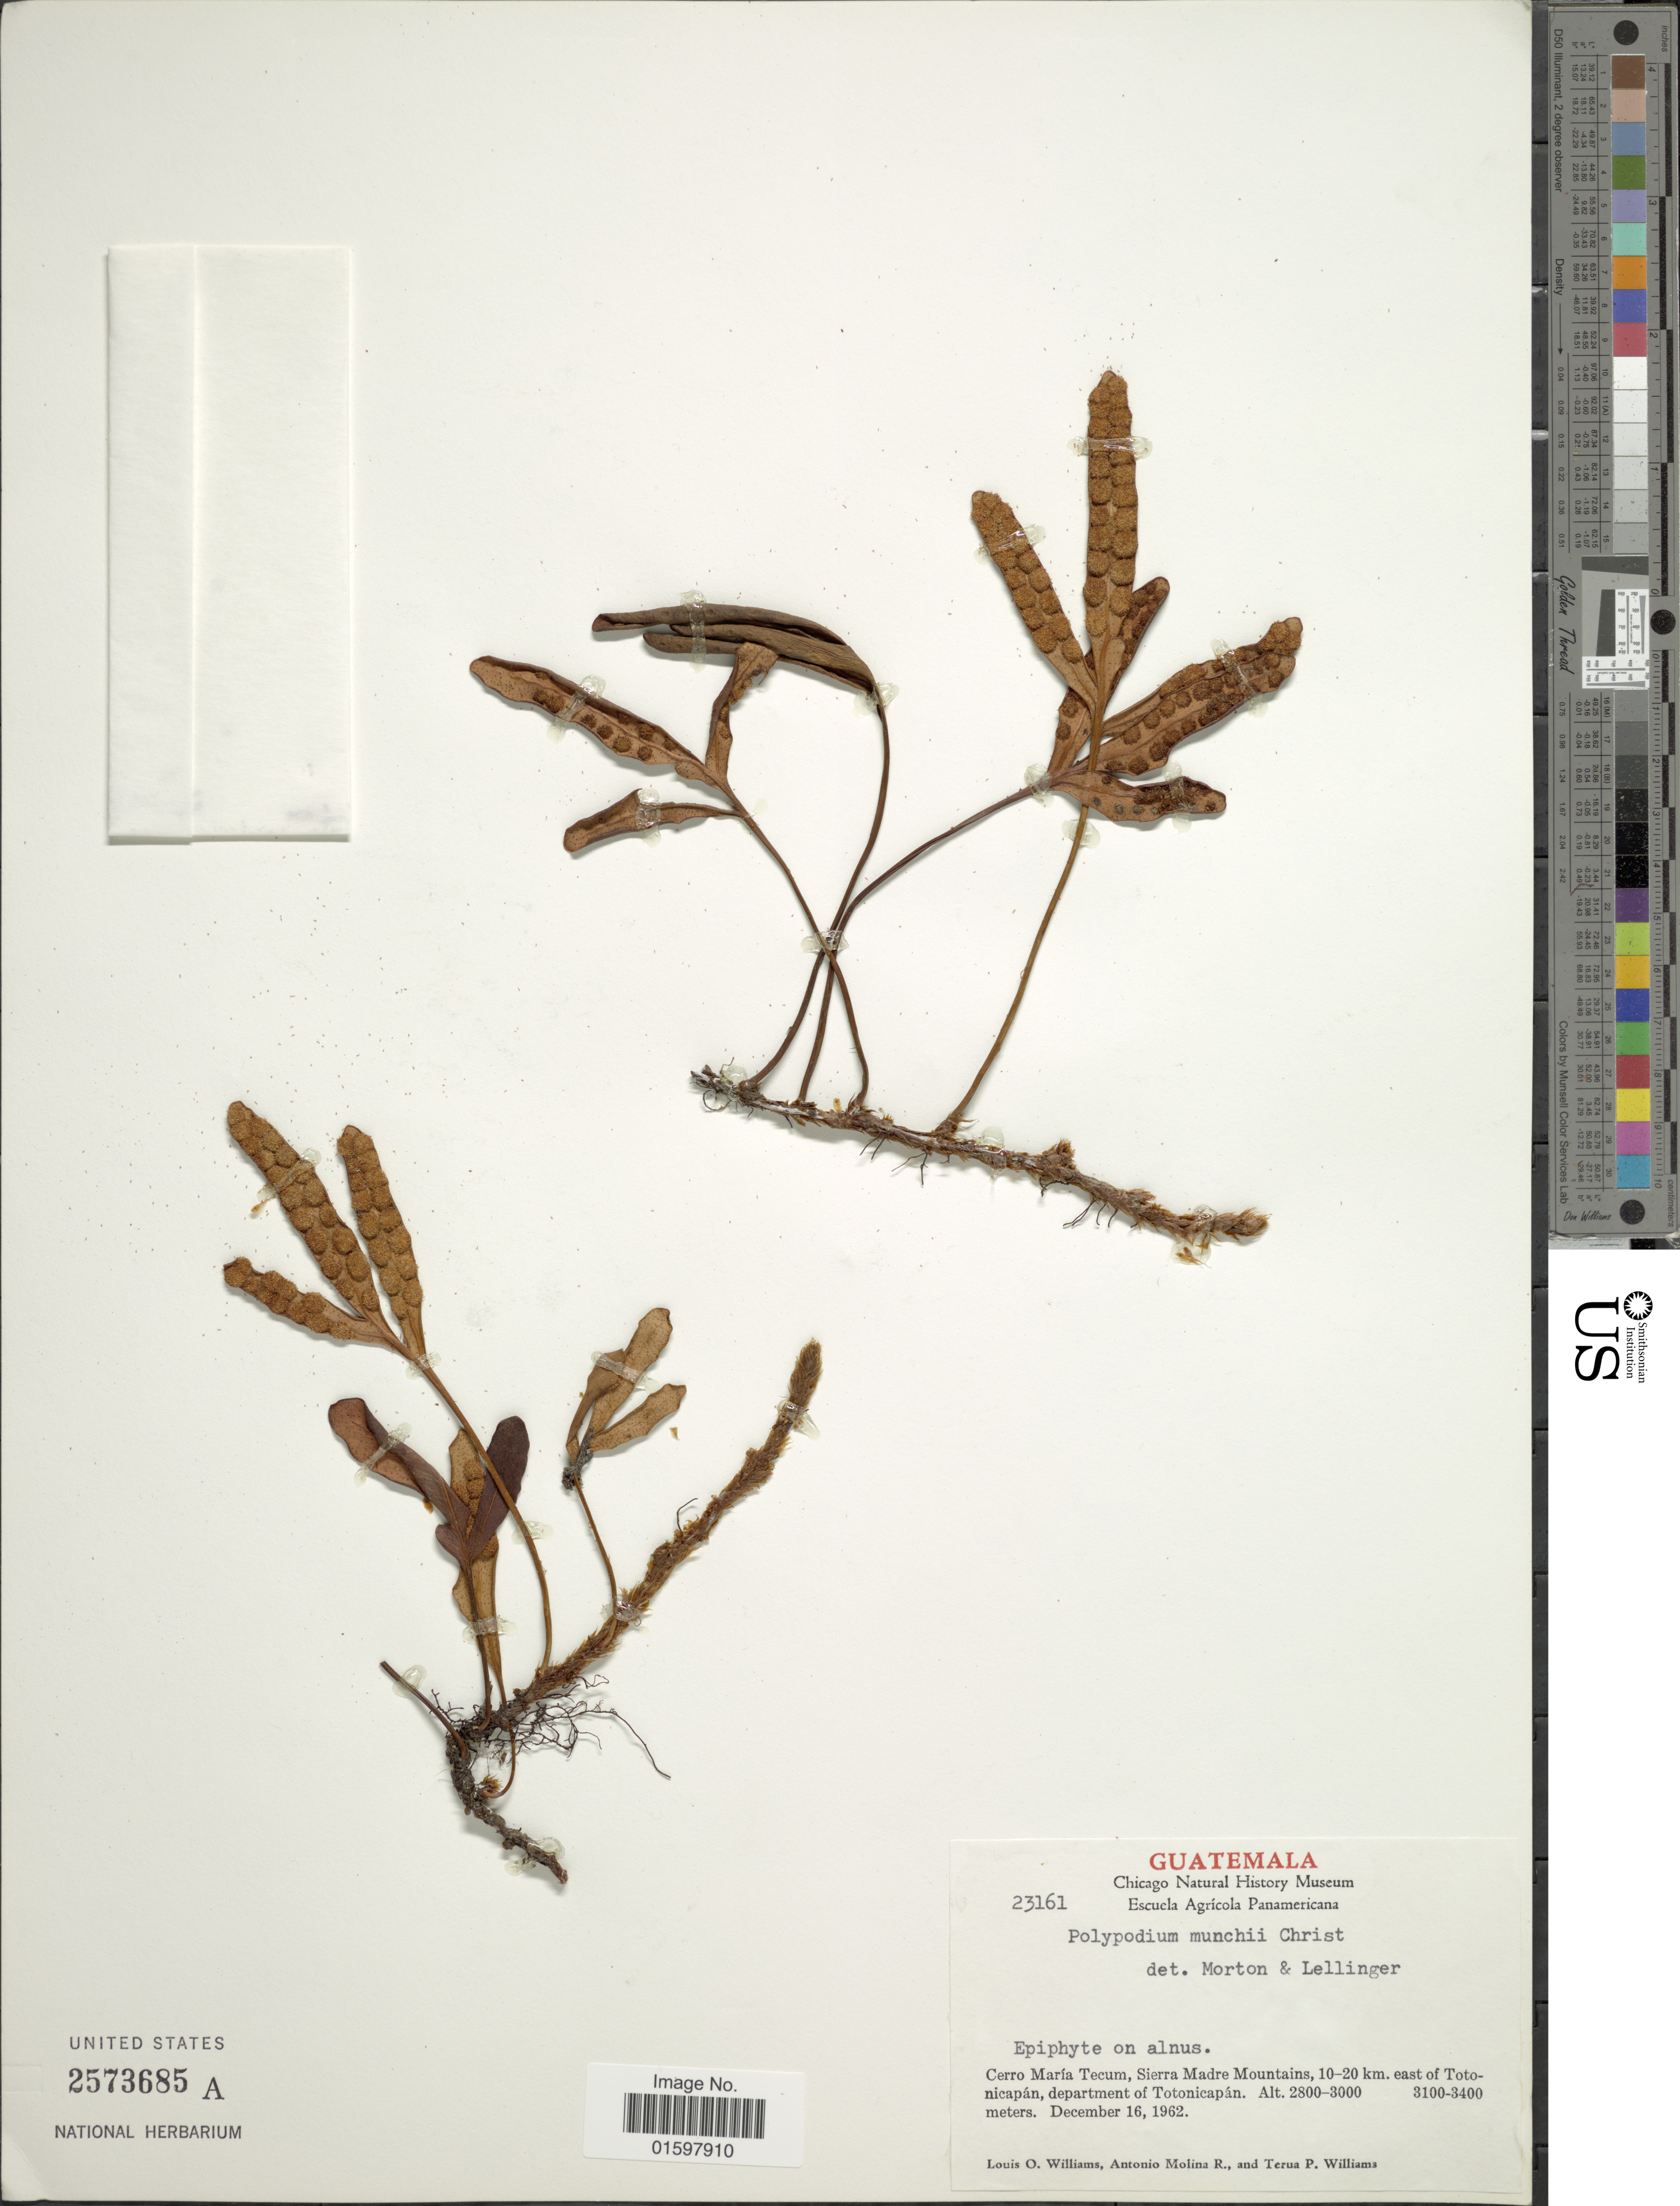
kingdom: Plantae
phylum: Tracheophyta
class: Polypodiopsida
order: Polypodiales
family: Polypodiaceae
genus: Pleopeltis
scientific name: Pleopeltis muenchii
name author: (Christ) A.R. Sm.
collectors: L. O. Williams, A. Molina R. & T. P. Williams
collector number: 23161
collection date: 1962-12-16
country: Guatemala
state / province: Totonicapan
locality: Cerro María Tecum, Sierra Madre Mountains, 10-20 km. east of Totonicapán, department of Totonicapán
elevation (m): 3100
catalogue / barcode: US 2573685A